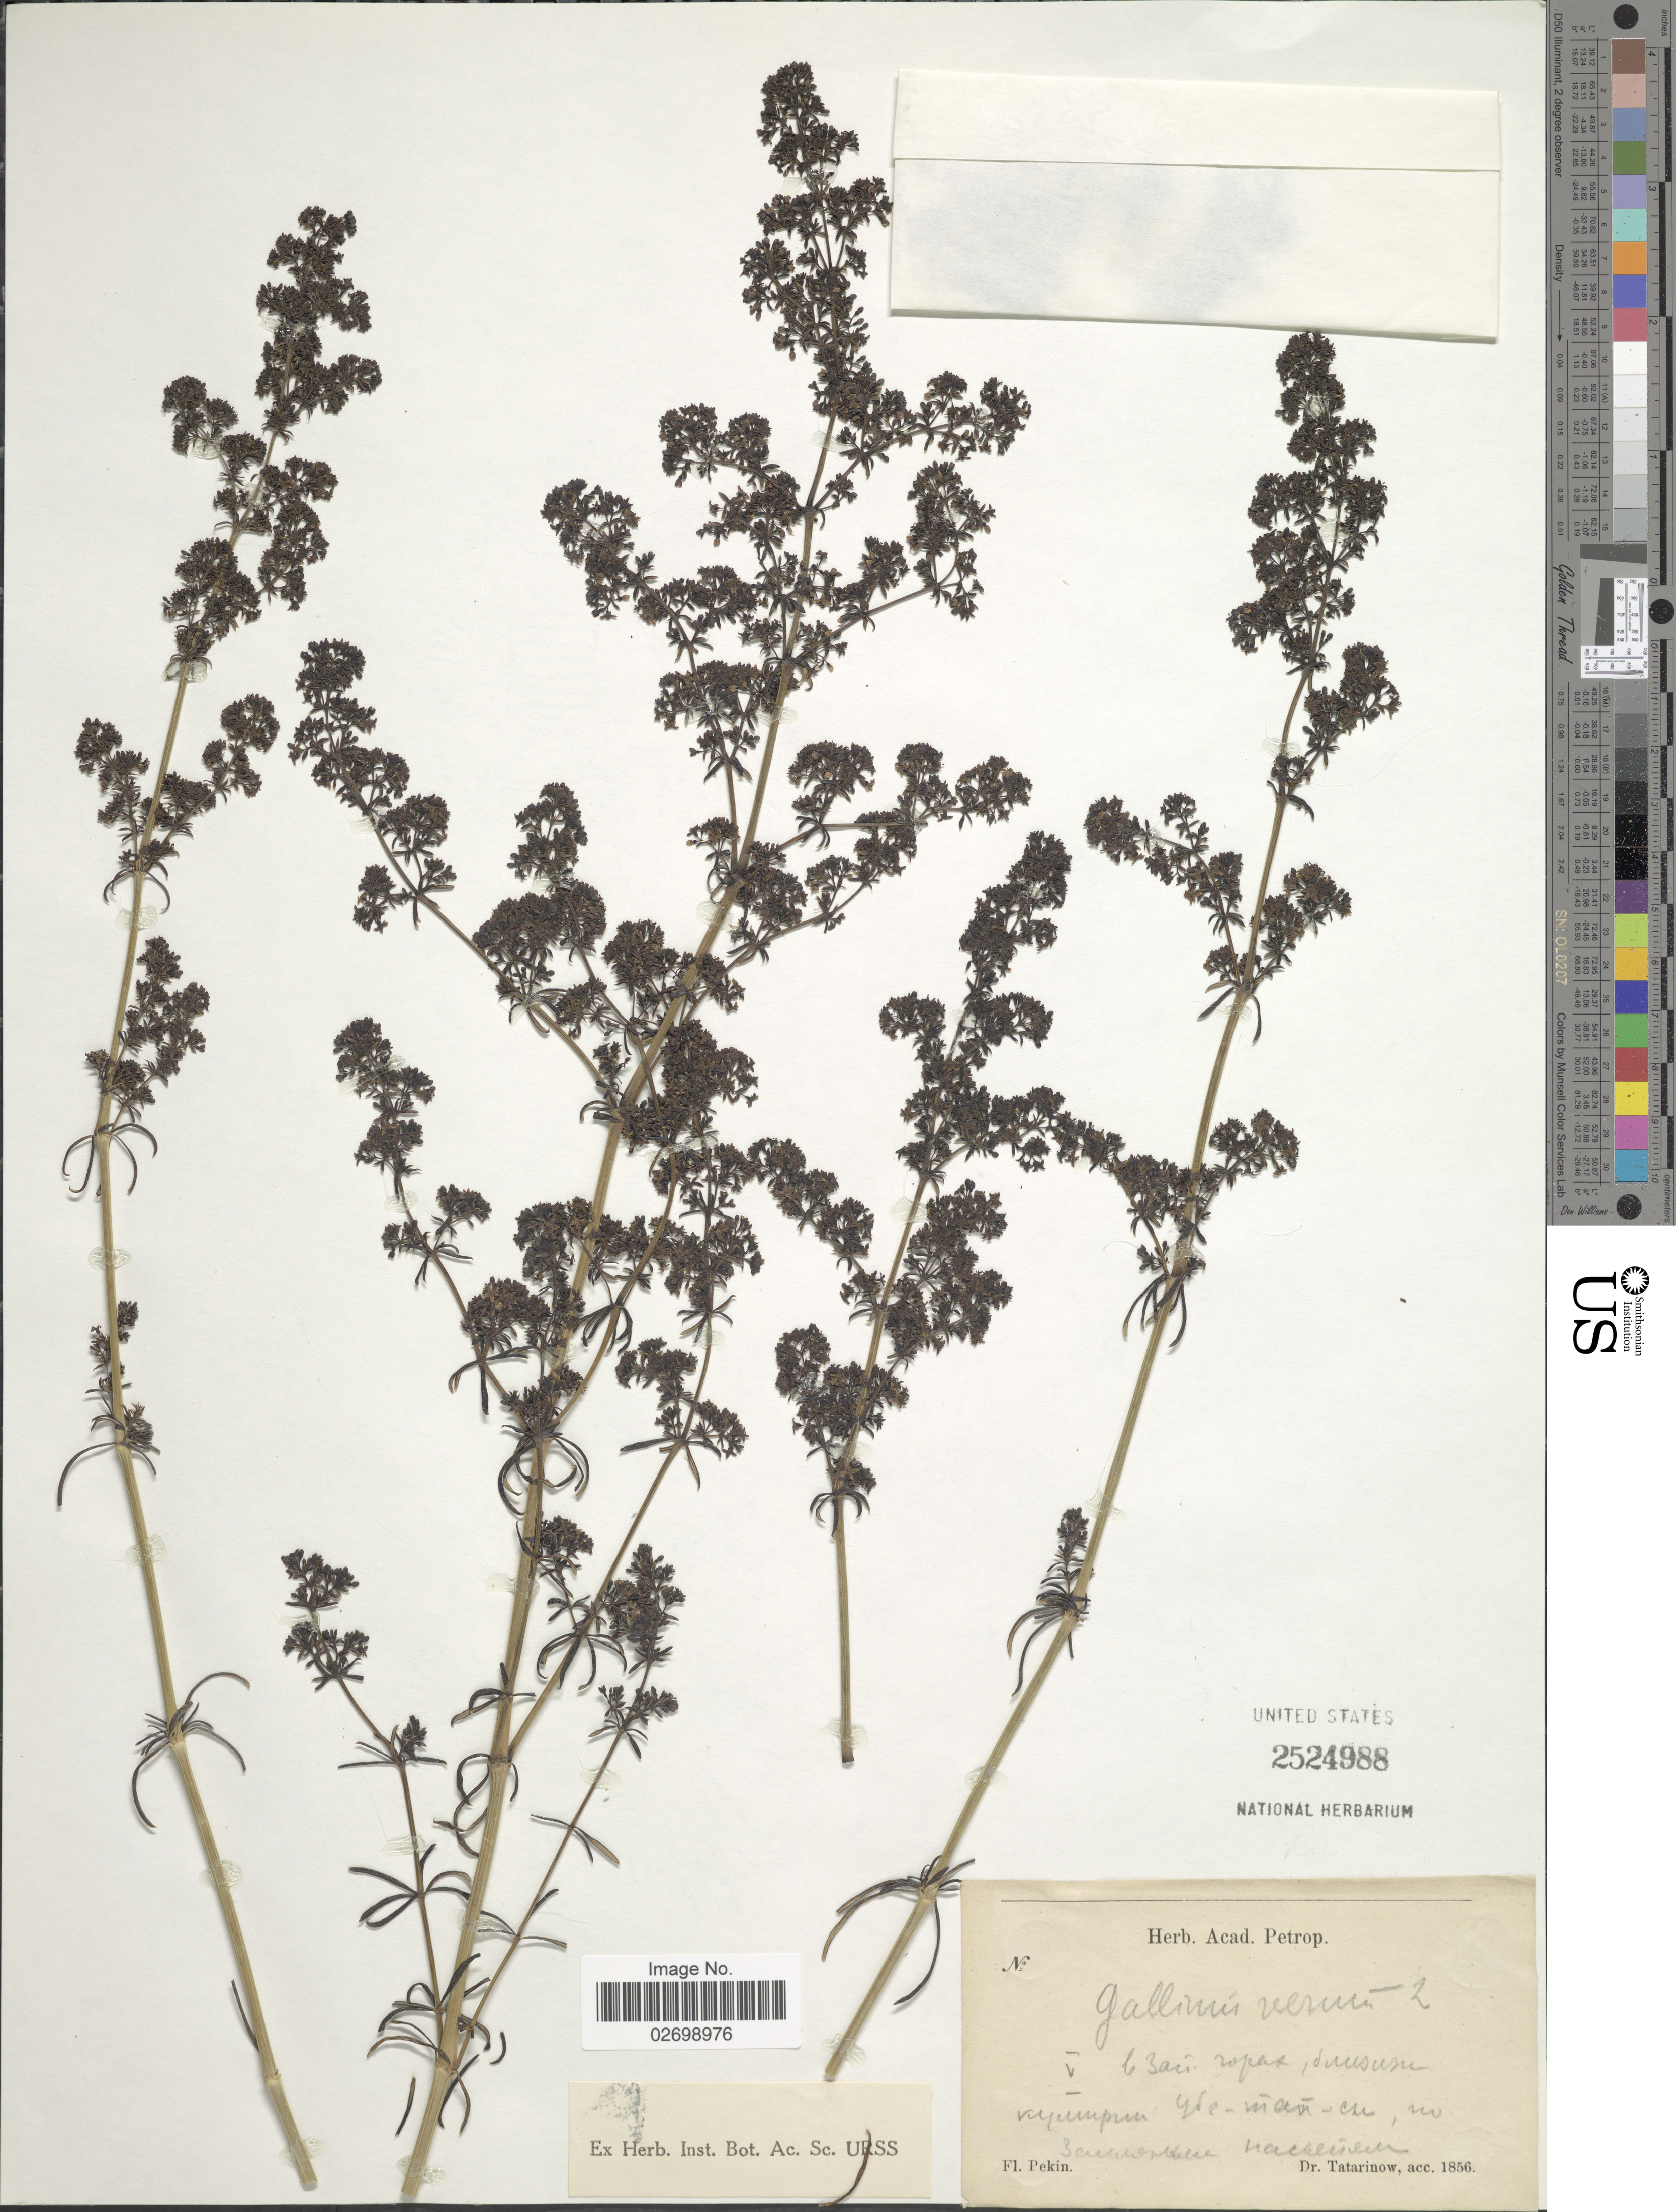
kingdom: Plantae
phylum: Tracheophyta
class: Magnoliopsida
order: Gentianales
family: Rubiaceae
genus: Galium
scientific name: Galium verum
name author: L.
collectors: -. Tatarinow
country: China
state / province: Beijing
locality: Pekin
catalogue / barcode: US 2524988